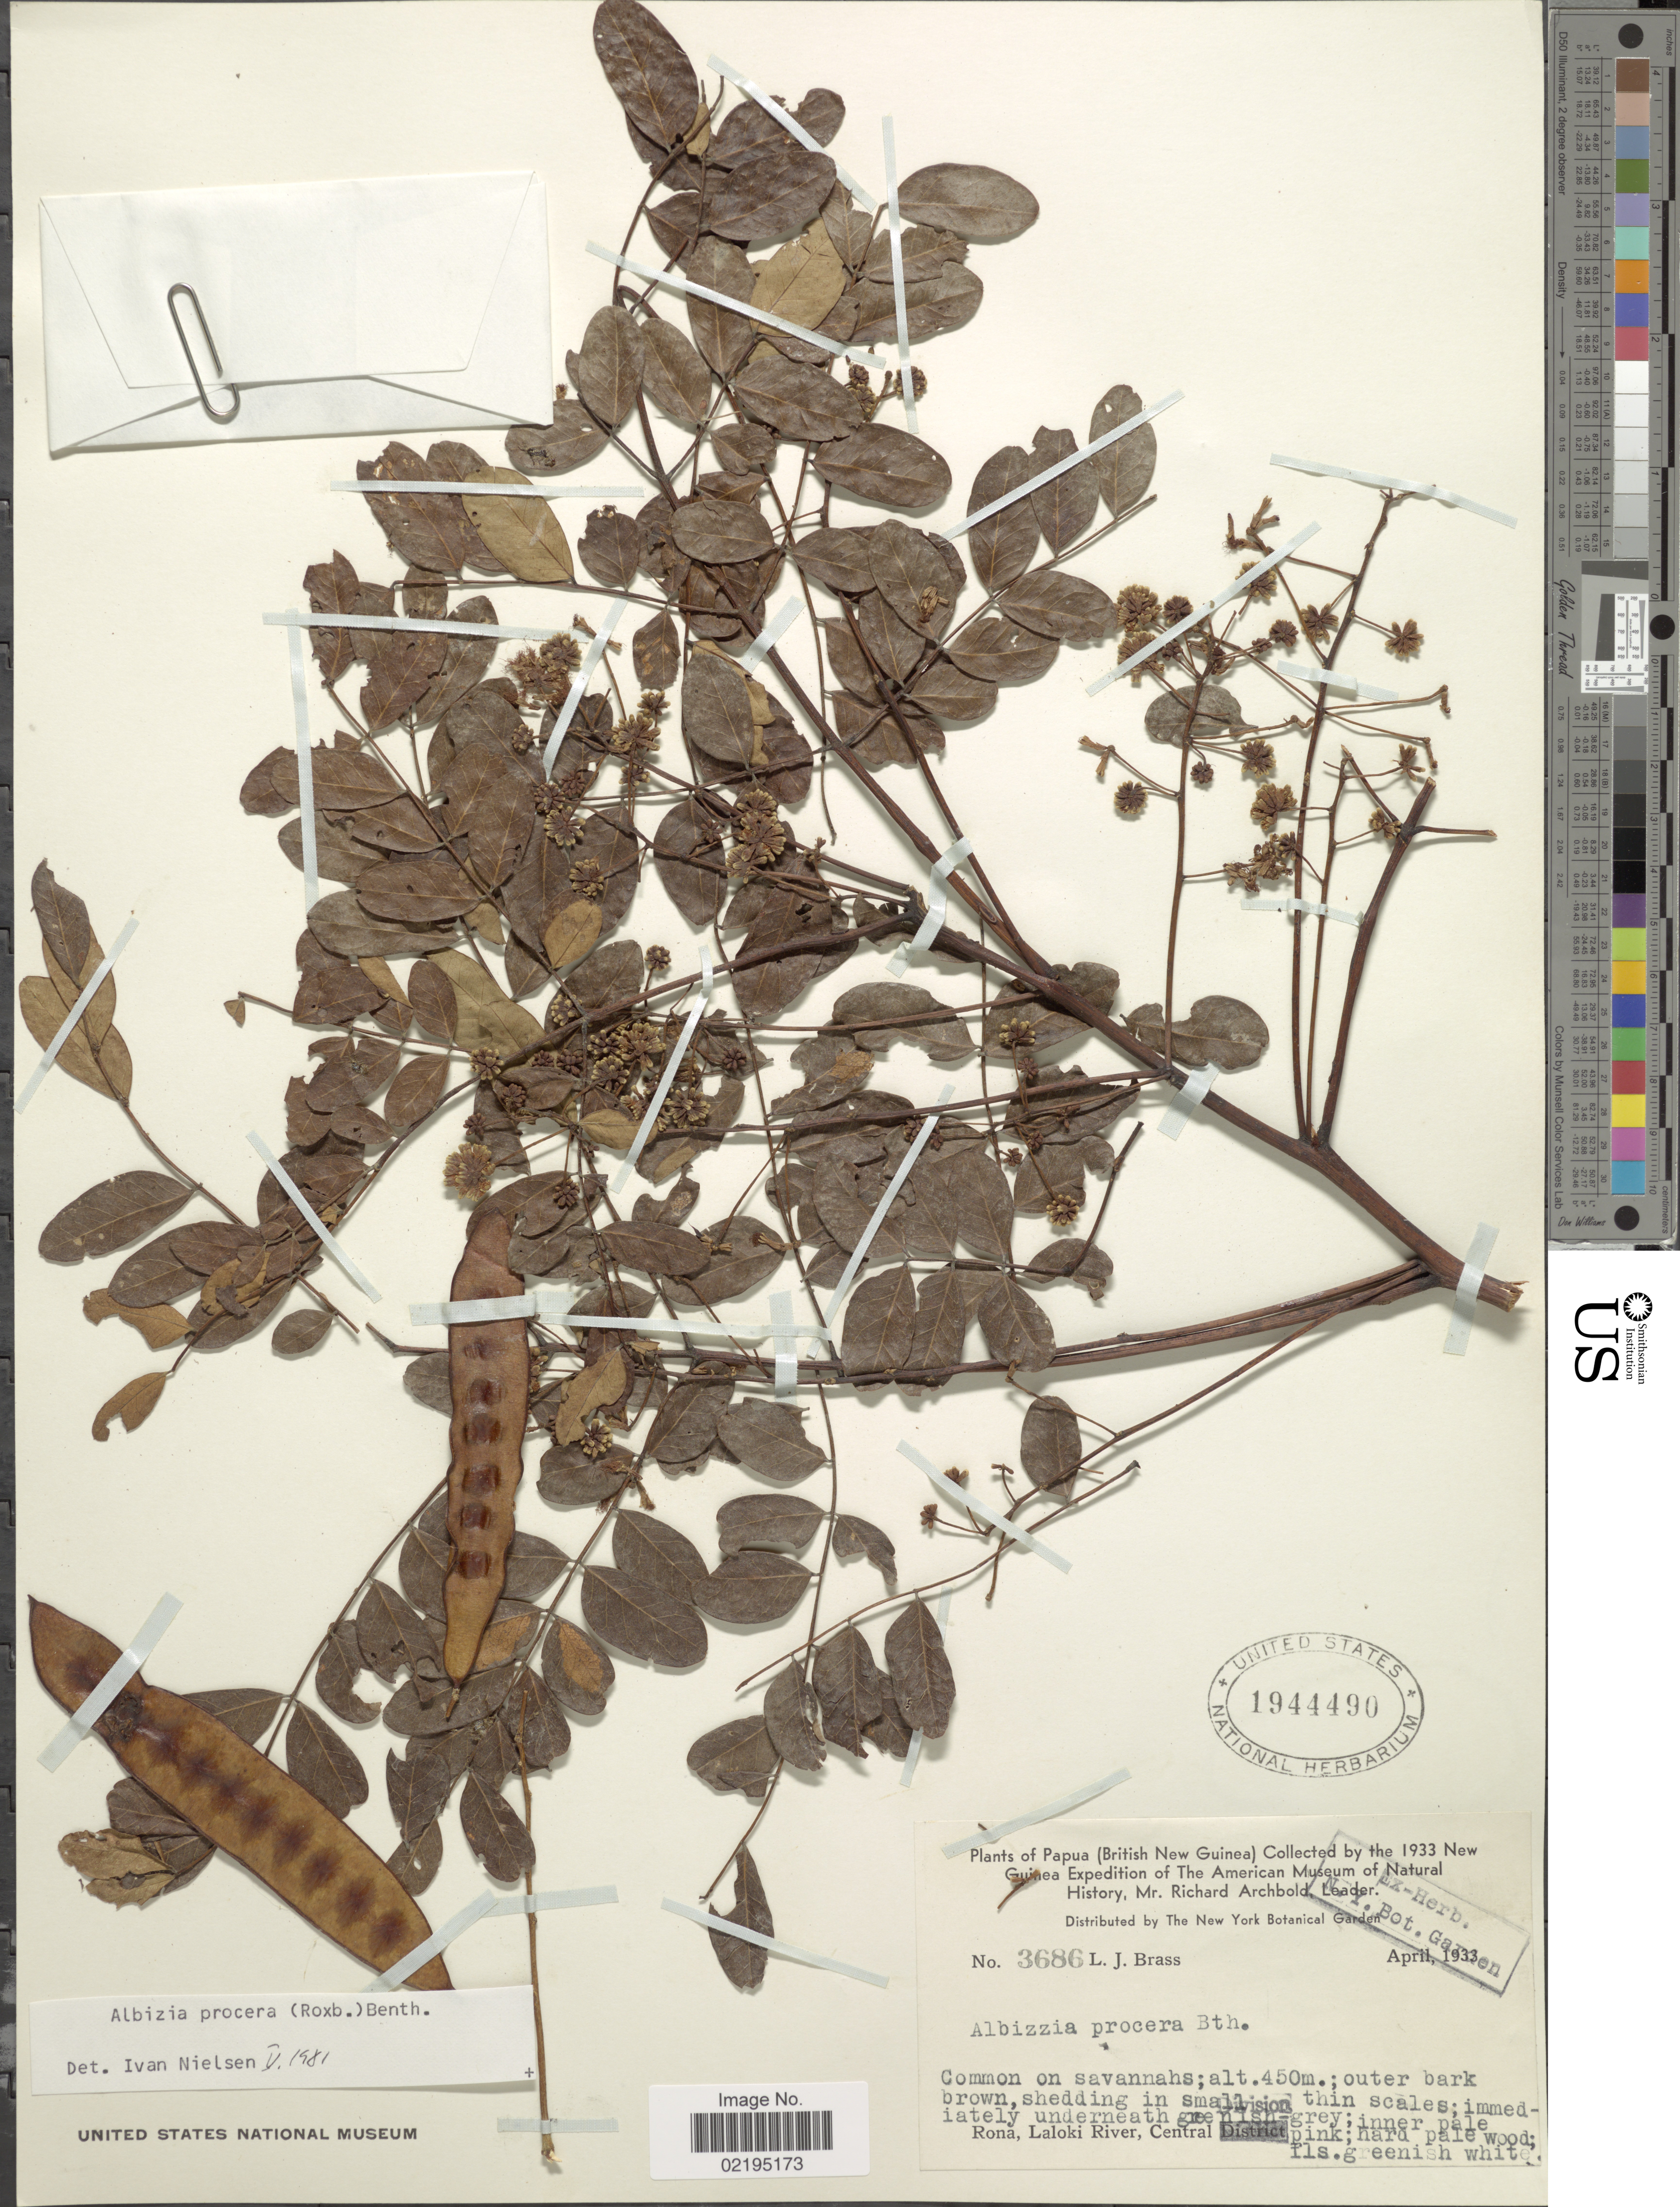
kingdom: Plantae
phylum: Tracheophyta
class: Magnoliopsida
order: Fabales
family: Fabaceae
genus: Albizia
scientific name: Albizia procera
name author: (Roxb.) Benth.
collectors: L. J. Brass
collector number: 3686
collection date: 1933-04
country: Indonesia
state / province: Papua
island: New Guinea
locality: (British New Guinea), Rona, Laloki River, Central District.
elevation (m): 450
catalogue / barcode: US 1944490